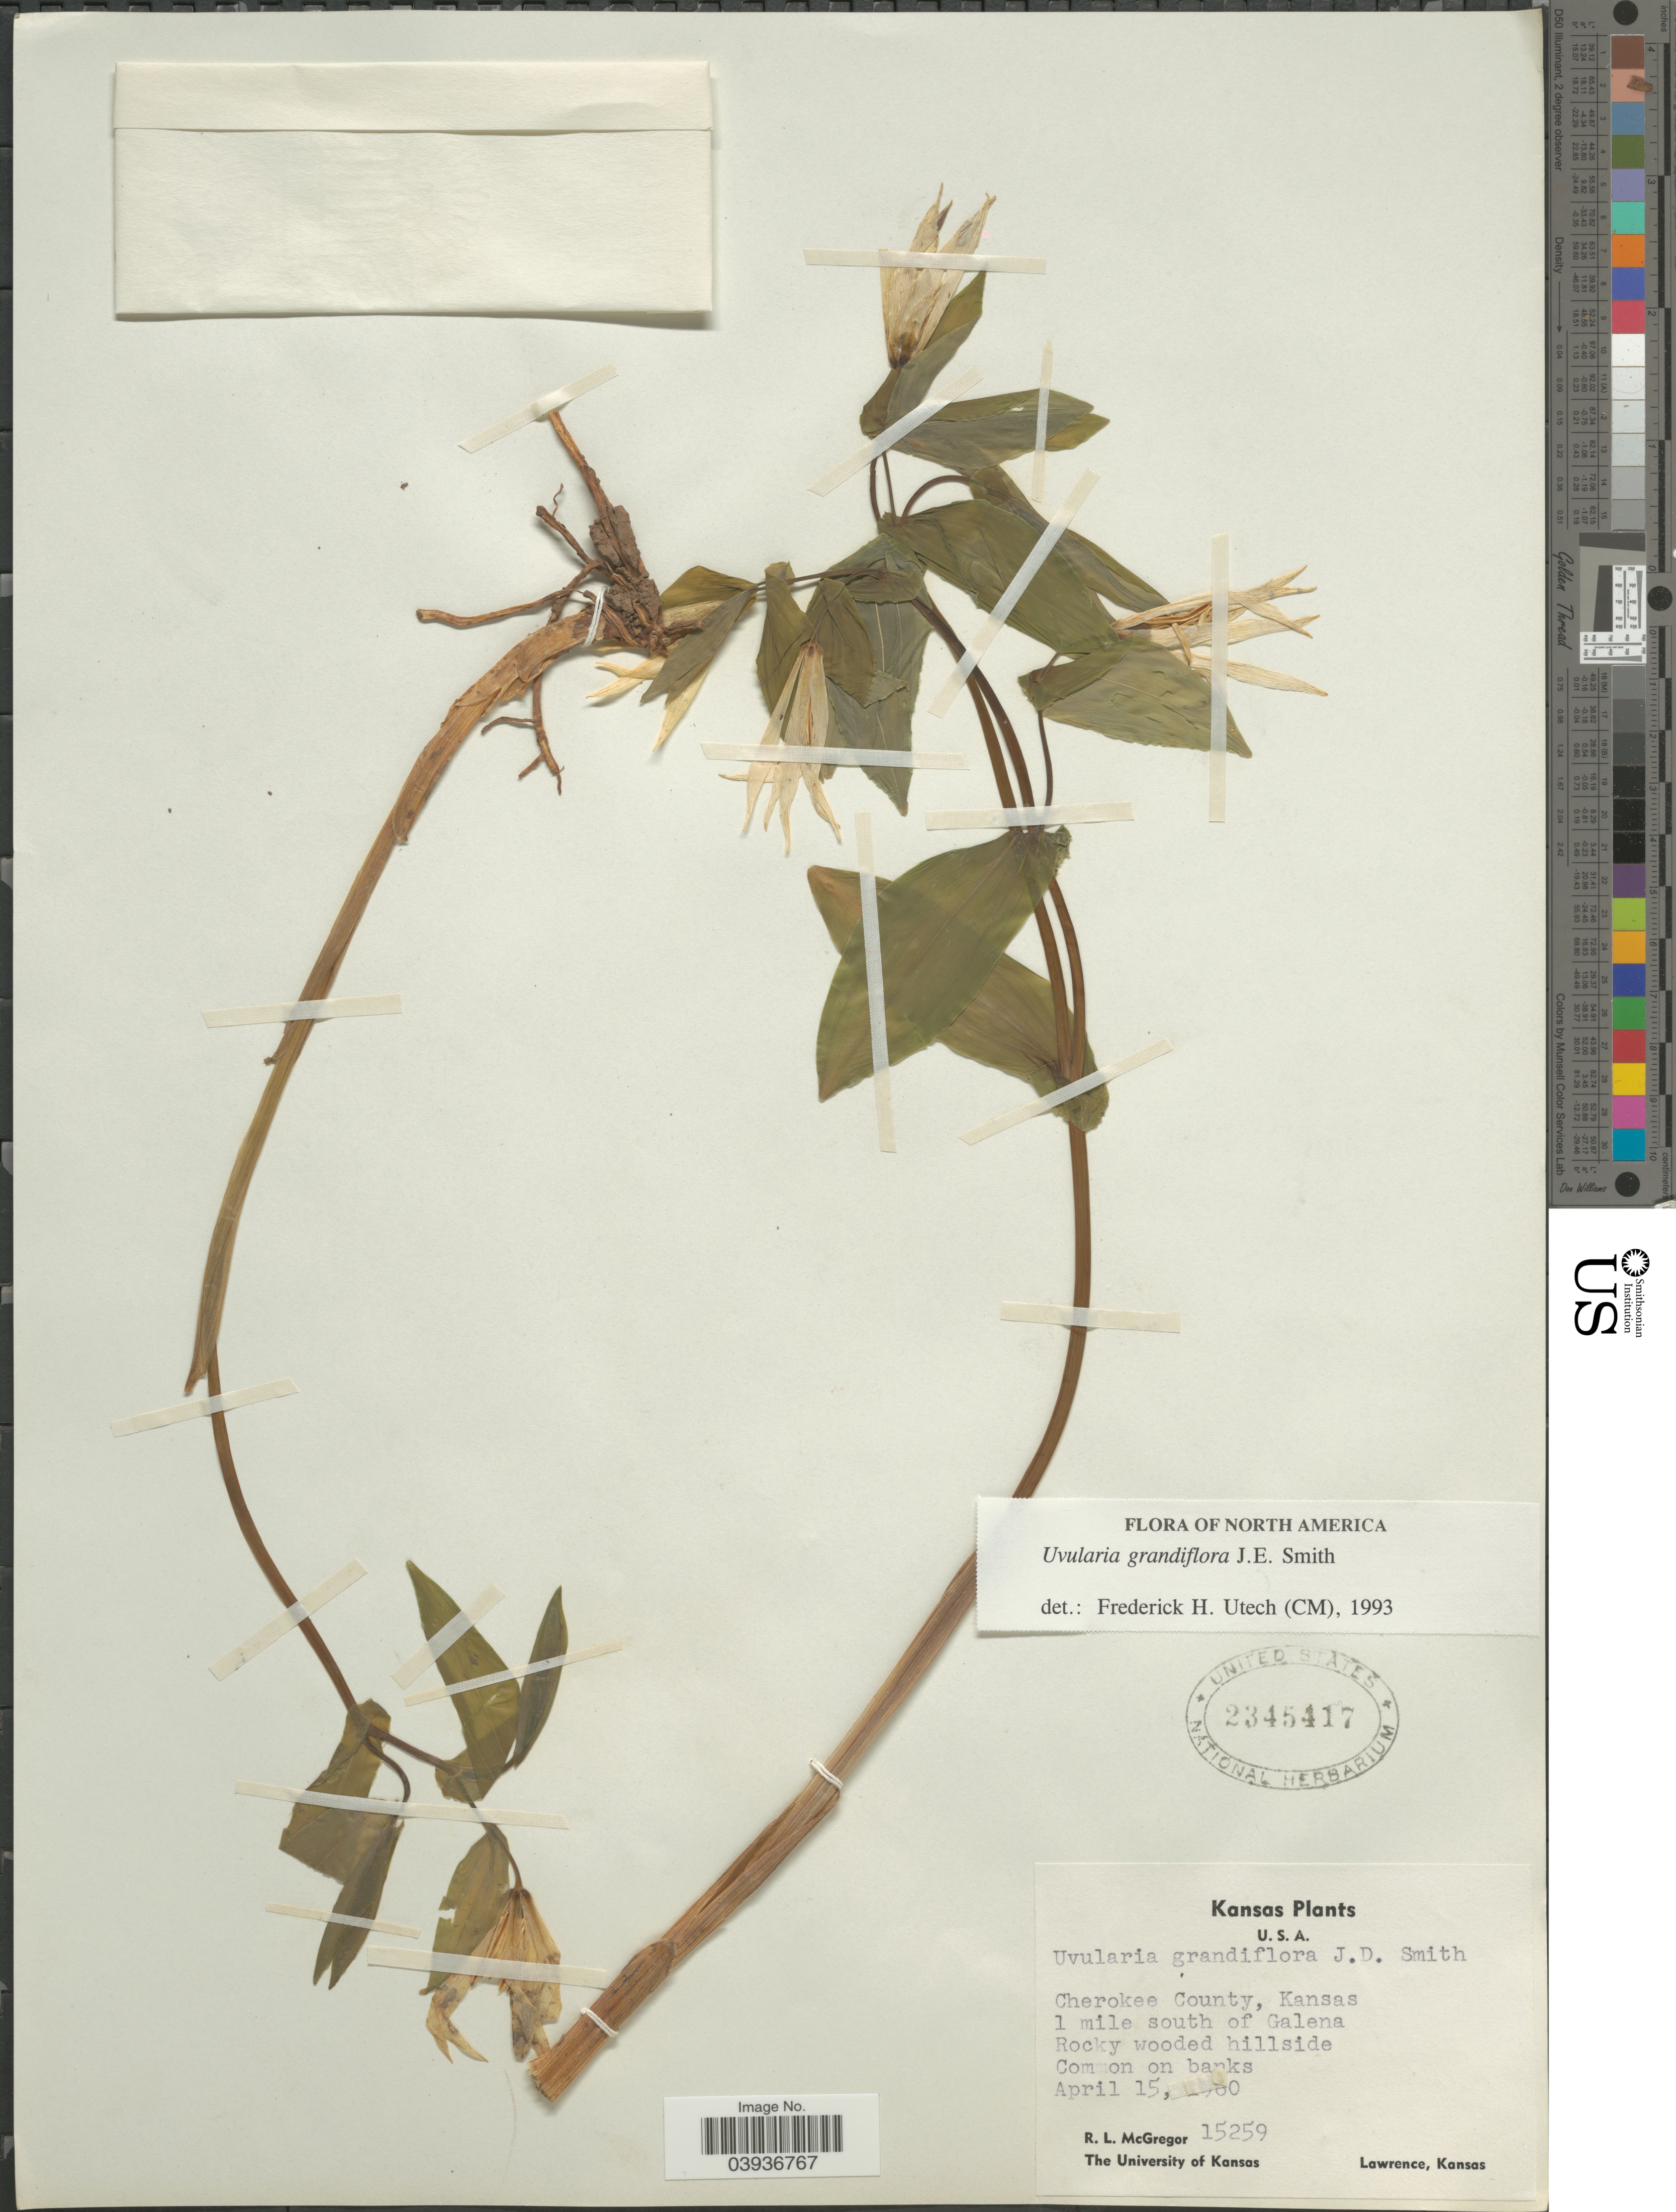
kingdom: Plantae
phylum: Tracheophyta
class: Liliopsida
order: Liliales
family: Colchicaceae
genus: Uvularia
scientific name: Uvularia grandiflora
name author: Sm.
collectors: R. McGregor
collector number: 15259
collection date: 1960-04-15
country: United States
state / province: Kansas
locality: Cherokee County. 1 mile south of Galena.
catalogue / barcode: US 2345417